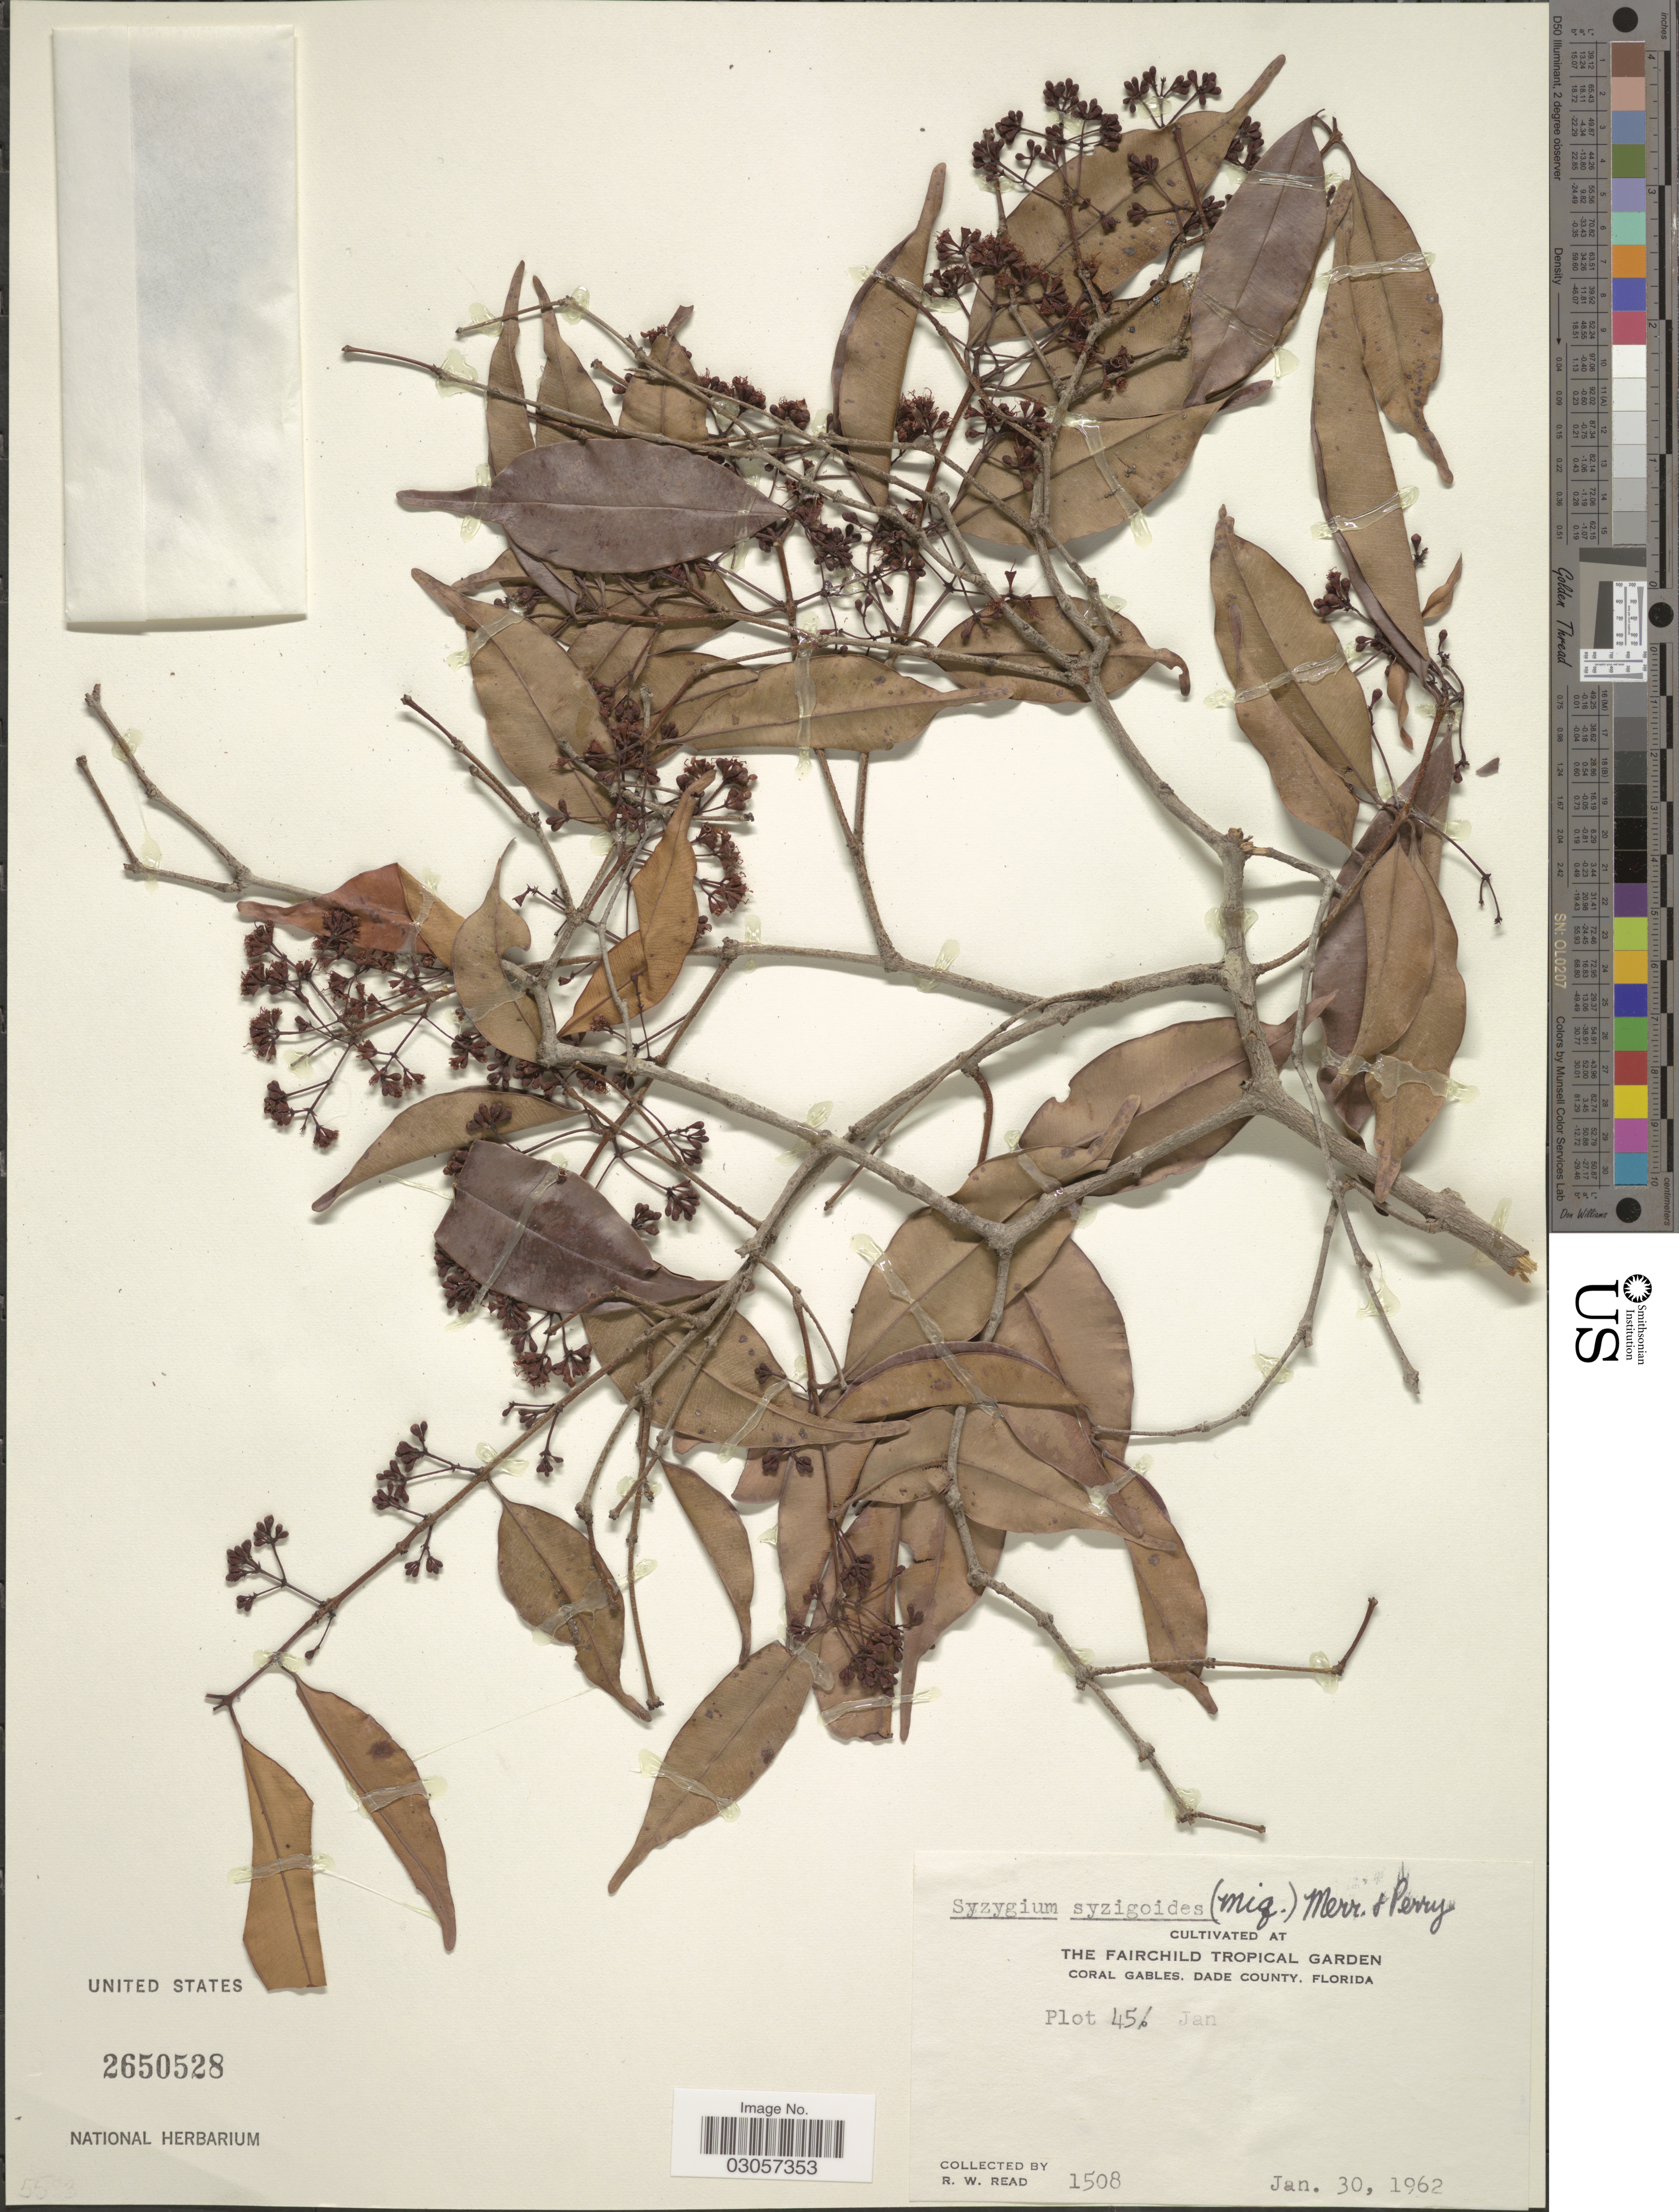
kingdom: Plantae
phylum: Tracheophyta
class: Magnoliopsida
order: Myrtales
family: Myrtaceae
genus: Syzygium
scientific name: Syzygium syzygioides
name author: (Miq.) Merr. & L.M. Perry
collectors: R. W. Read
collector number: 1508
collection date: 1962-01-30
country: United States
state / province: Florida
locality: The Fairchild Tropical Garden, Coral Gables, Dade County, Plot 45.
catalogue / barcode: US 2650528